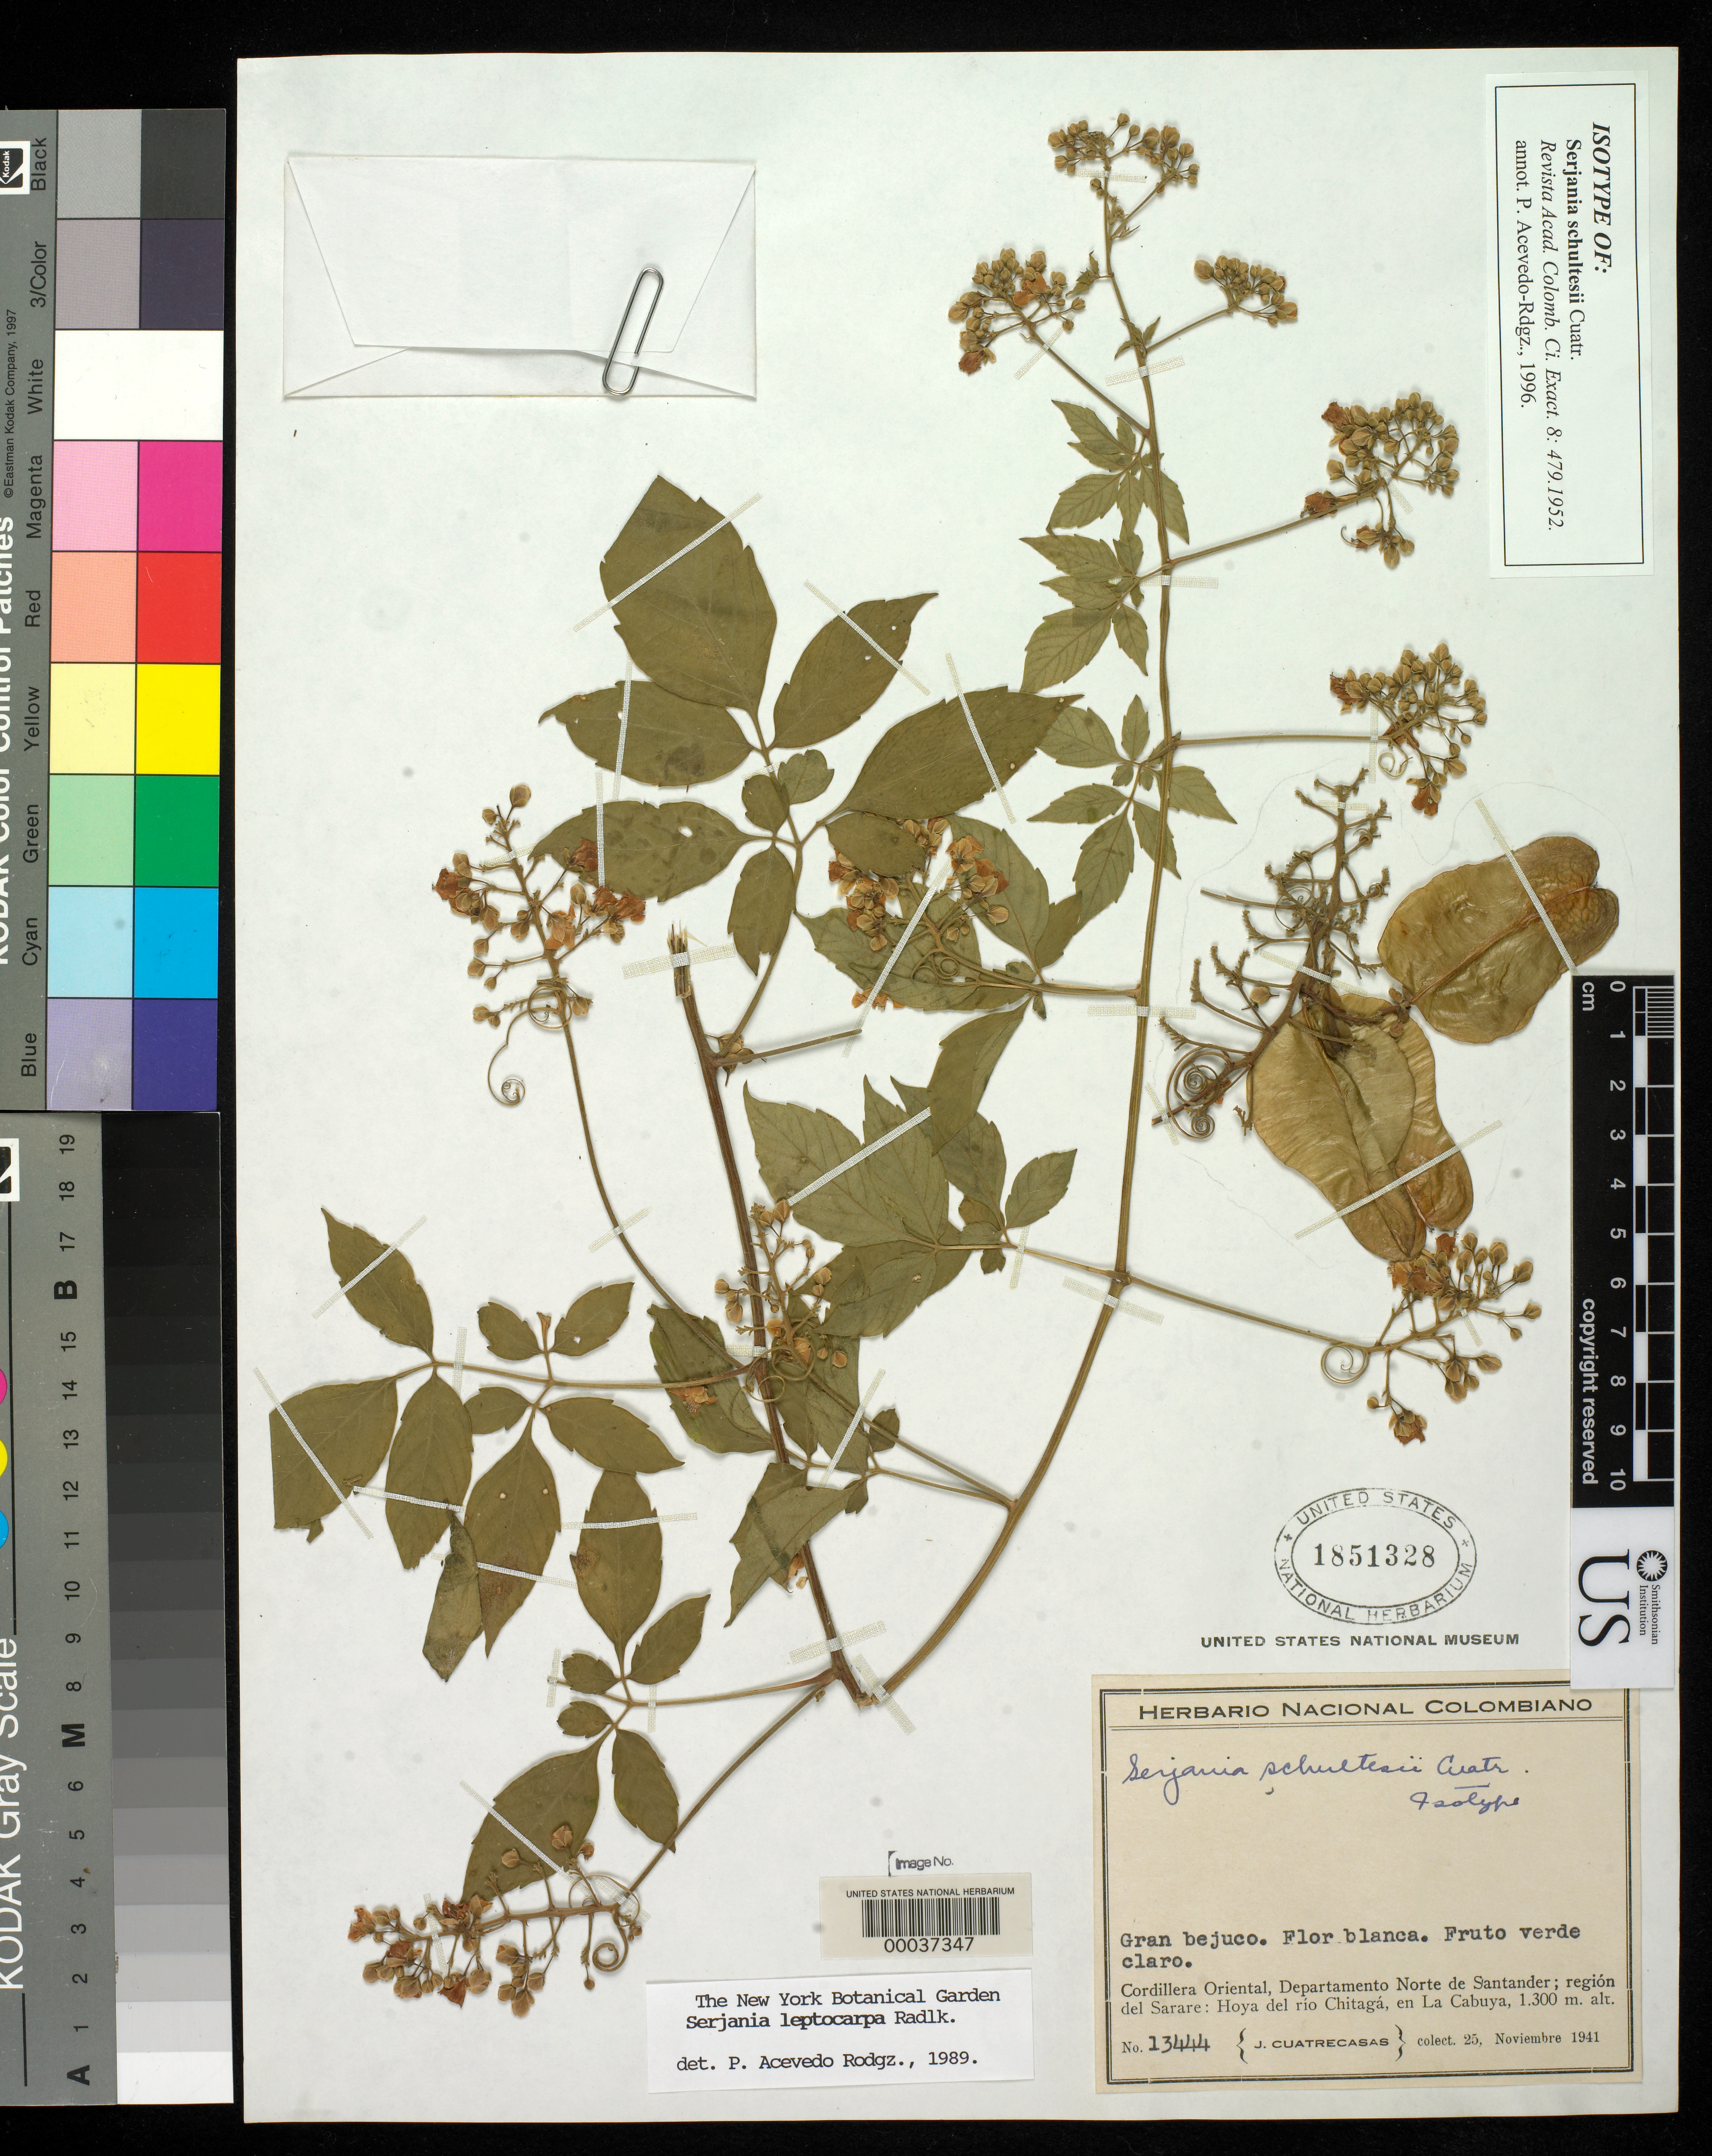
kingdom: Plantae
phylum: Tracheophyta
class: Magnoliopsida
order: Sapindales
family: Sapindaceae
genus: Serjania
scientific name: Serjania schultesii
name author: Cuatrec.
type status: Isotype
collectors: J. Cuatrecasas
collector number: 13444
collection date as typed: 25 Nov 1941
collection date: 1941-11-25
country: Colombia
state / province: Norte de Santander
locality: Cordillera Oriental, región del Sarare: Hoya del Rio Chitaga, en La Cubuya.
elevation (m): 1300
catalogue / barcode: US 1851328